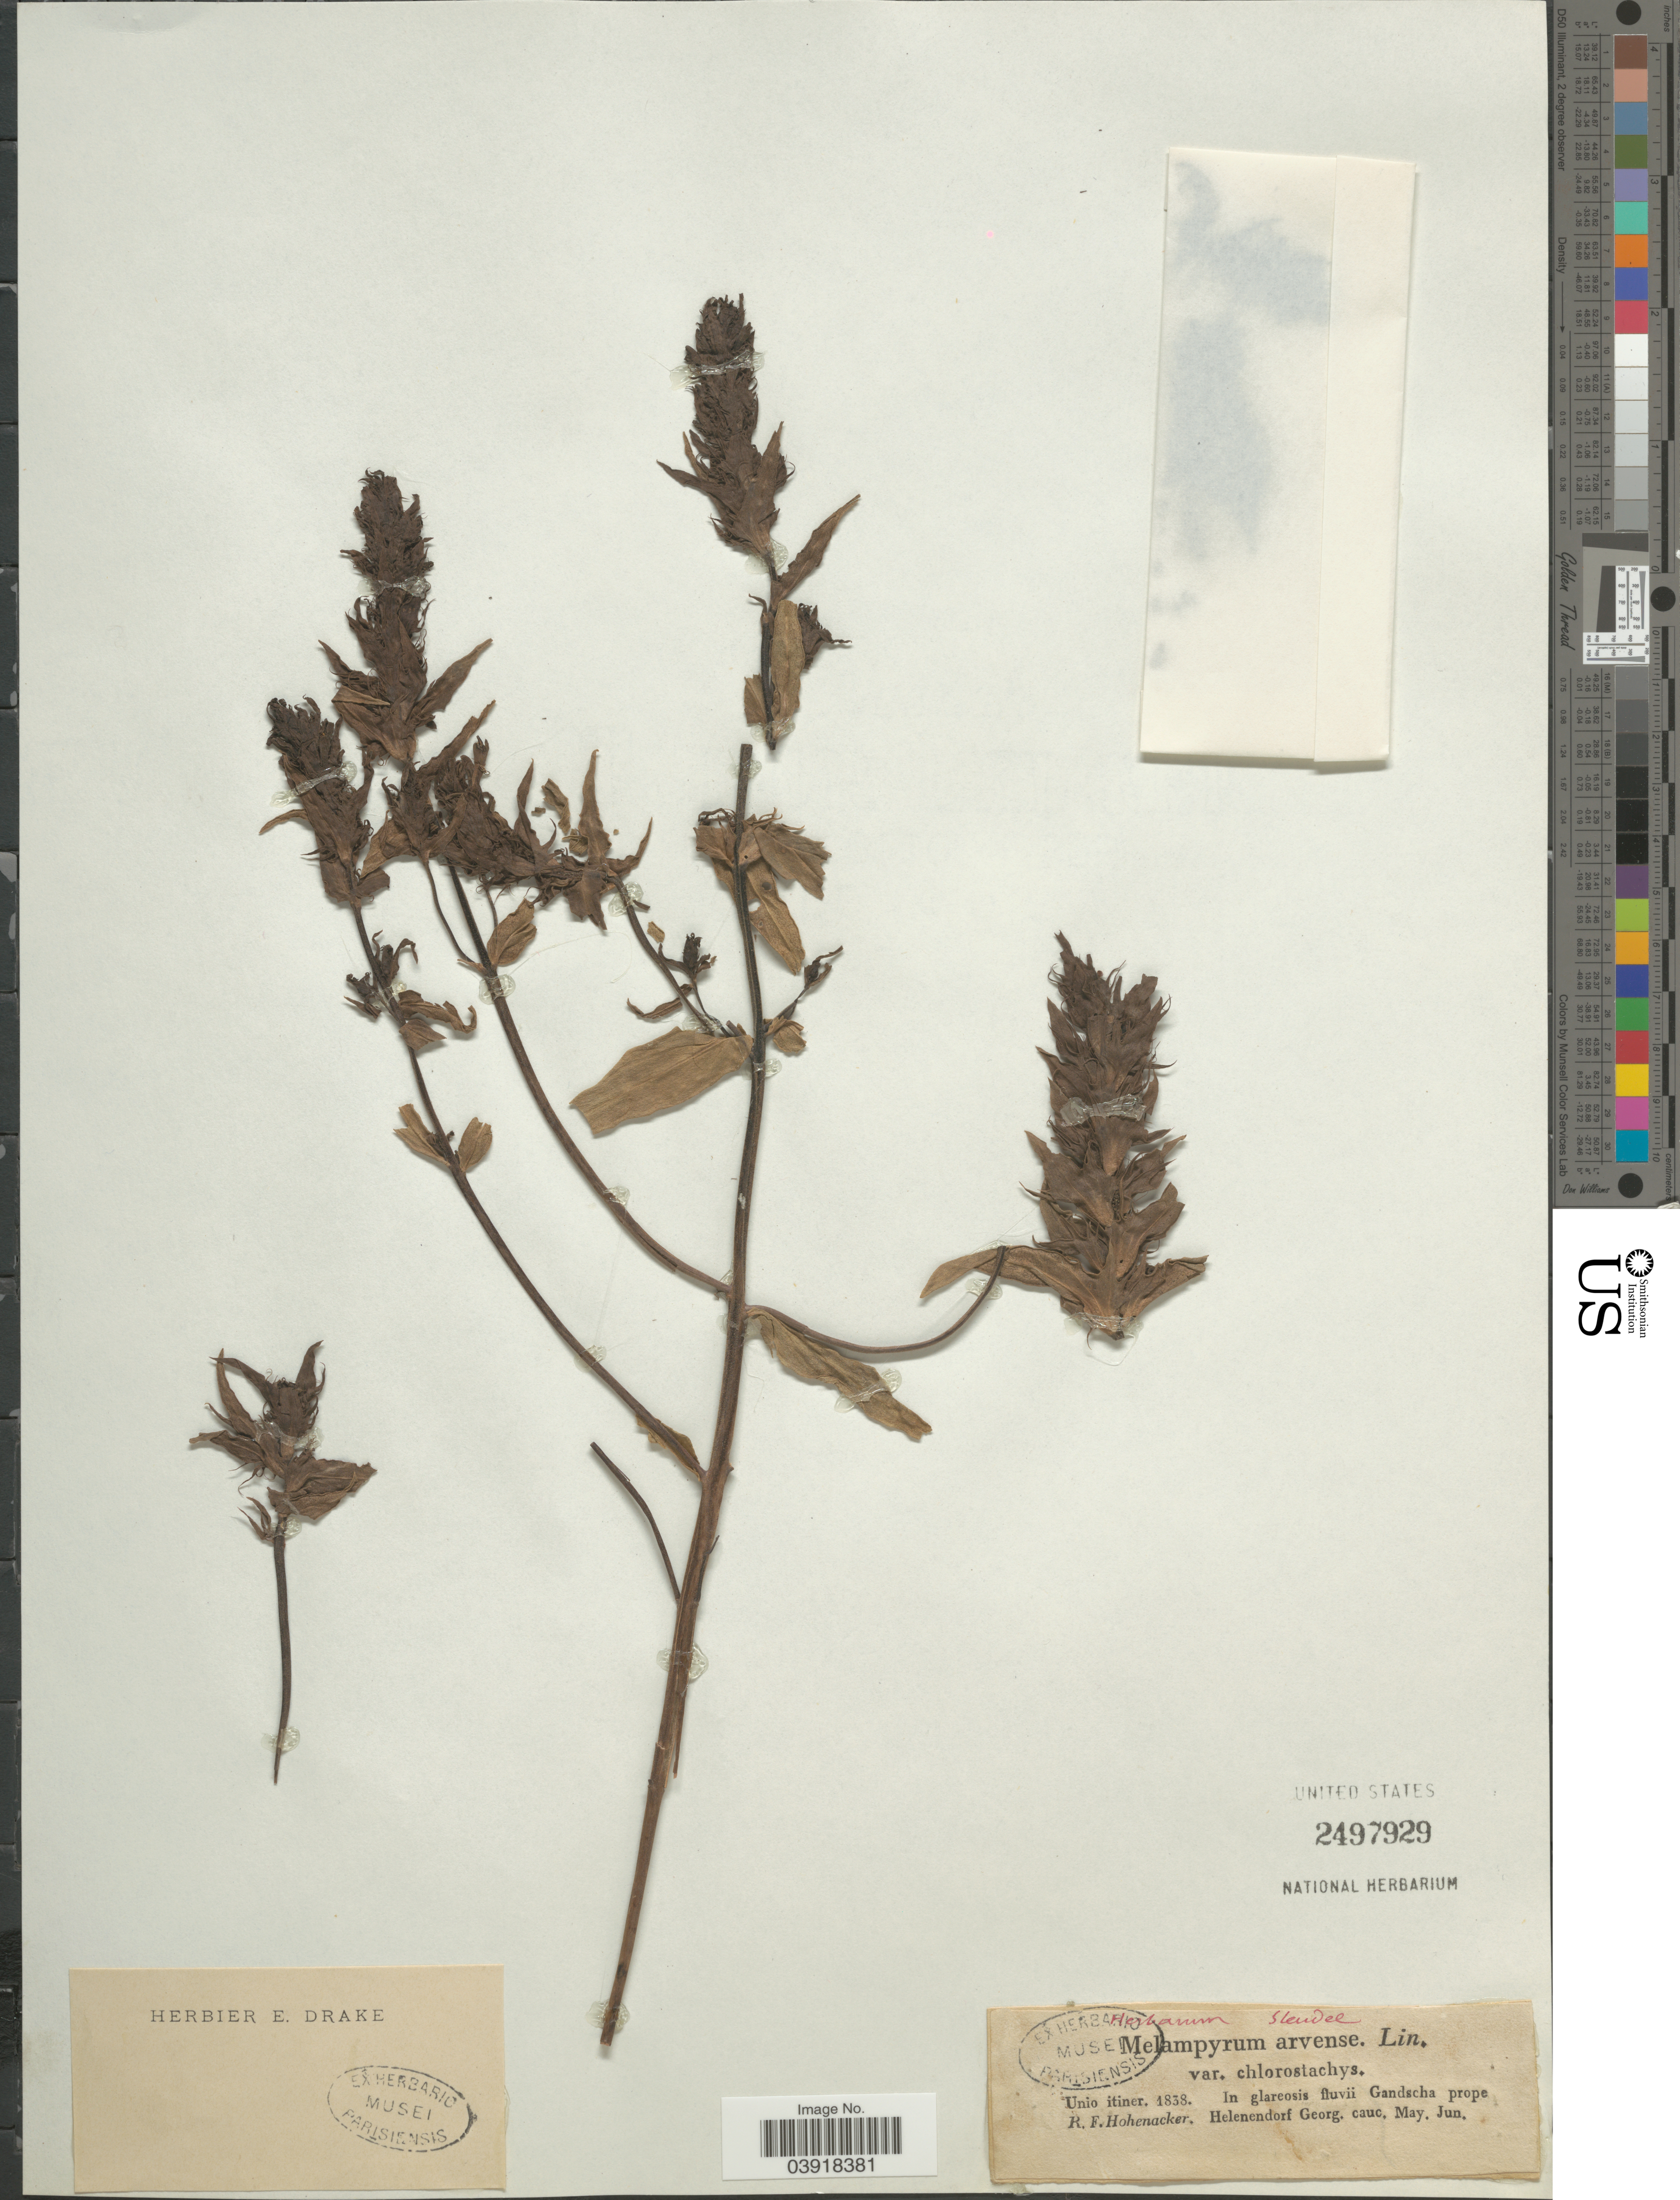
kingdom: Plantae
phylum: Tracheophyta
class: Magnoliopsida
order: Lamiales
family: Orobanchaceae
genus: Melampyrum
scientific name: Melampyrum arvense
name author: L.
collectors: R. F. Hohenacker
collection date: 1838-05/1838-06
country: Georgia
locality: In glareosis fluvii Gandscha prope. Helenendorf Georg. cauc. [unsure placement]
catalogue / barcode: US 2497929